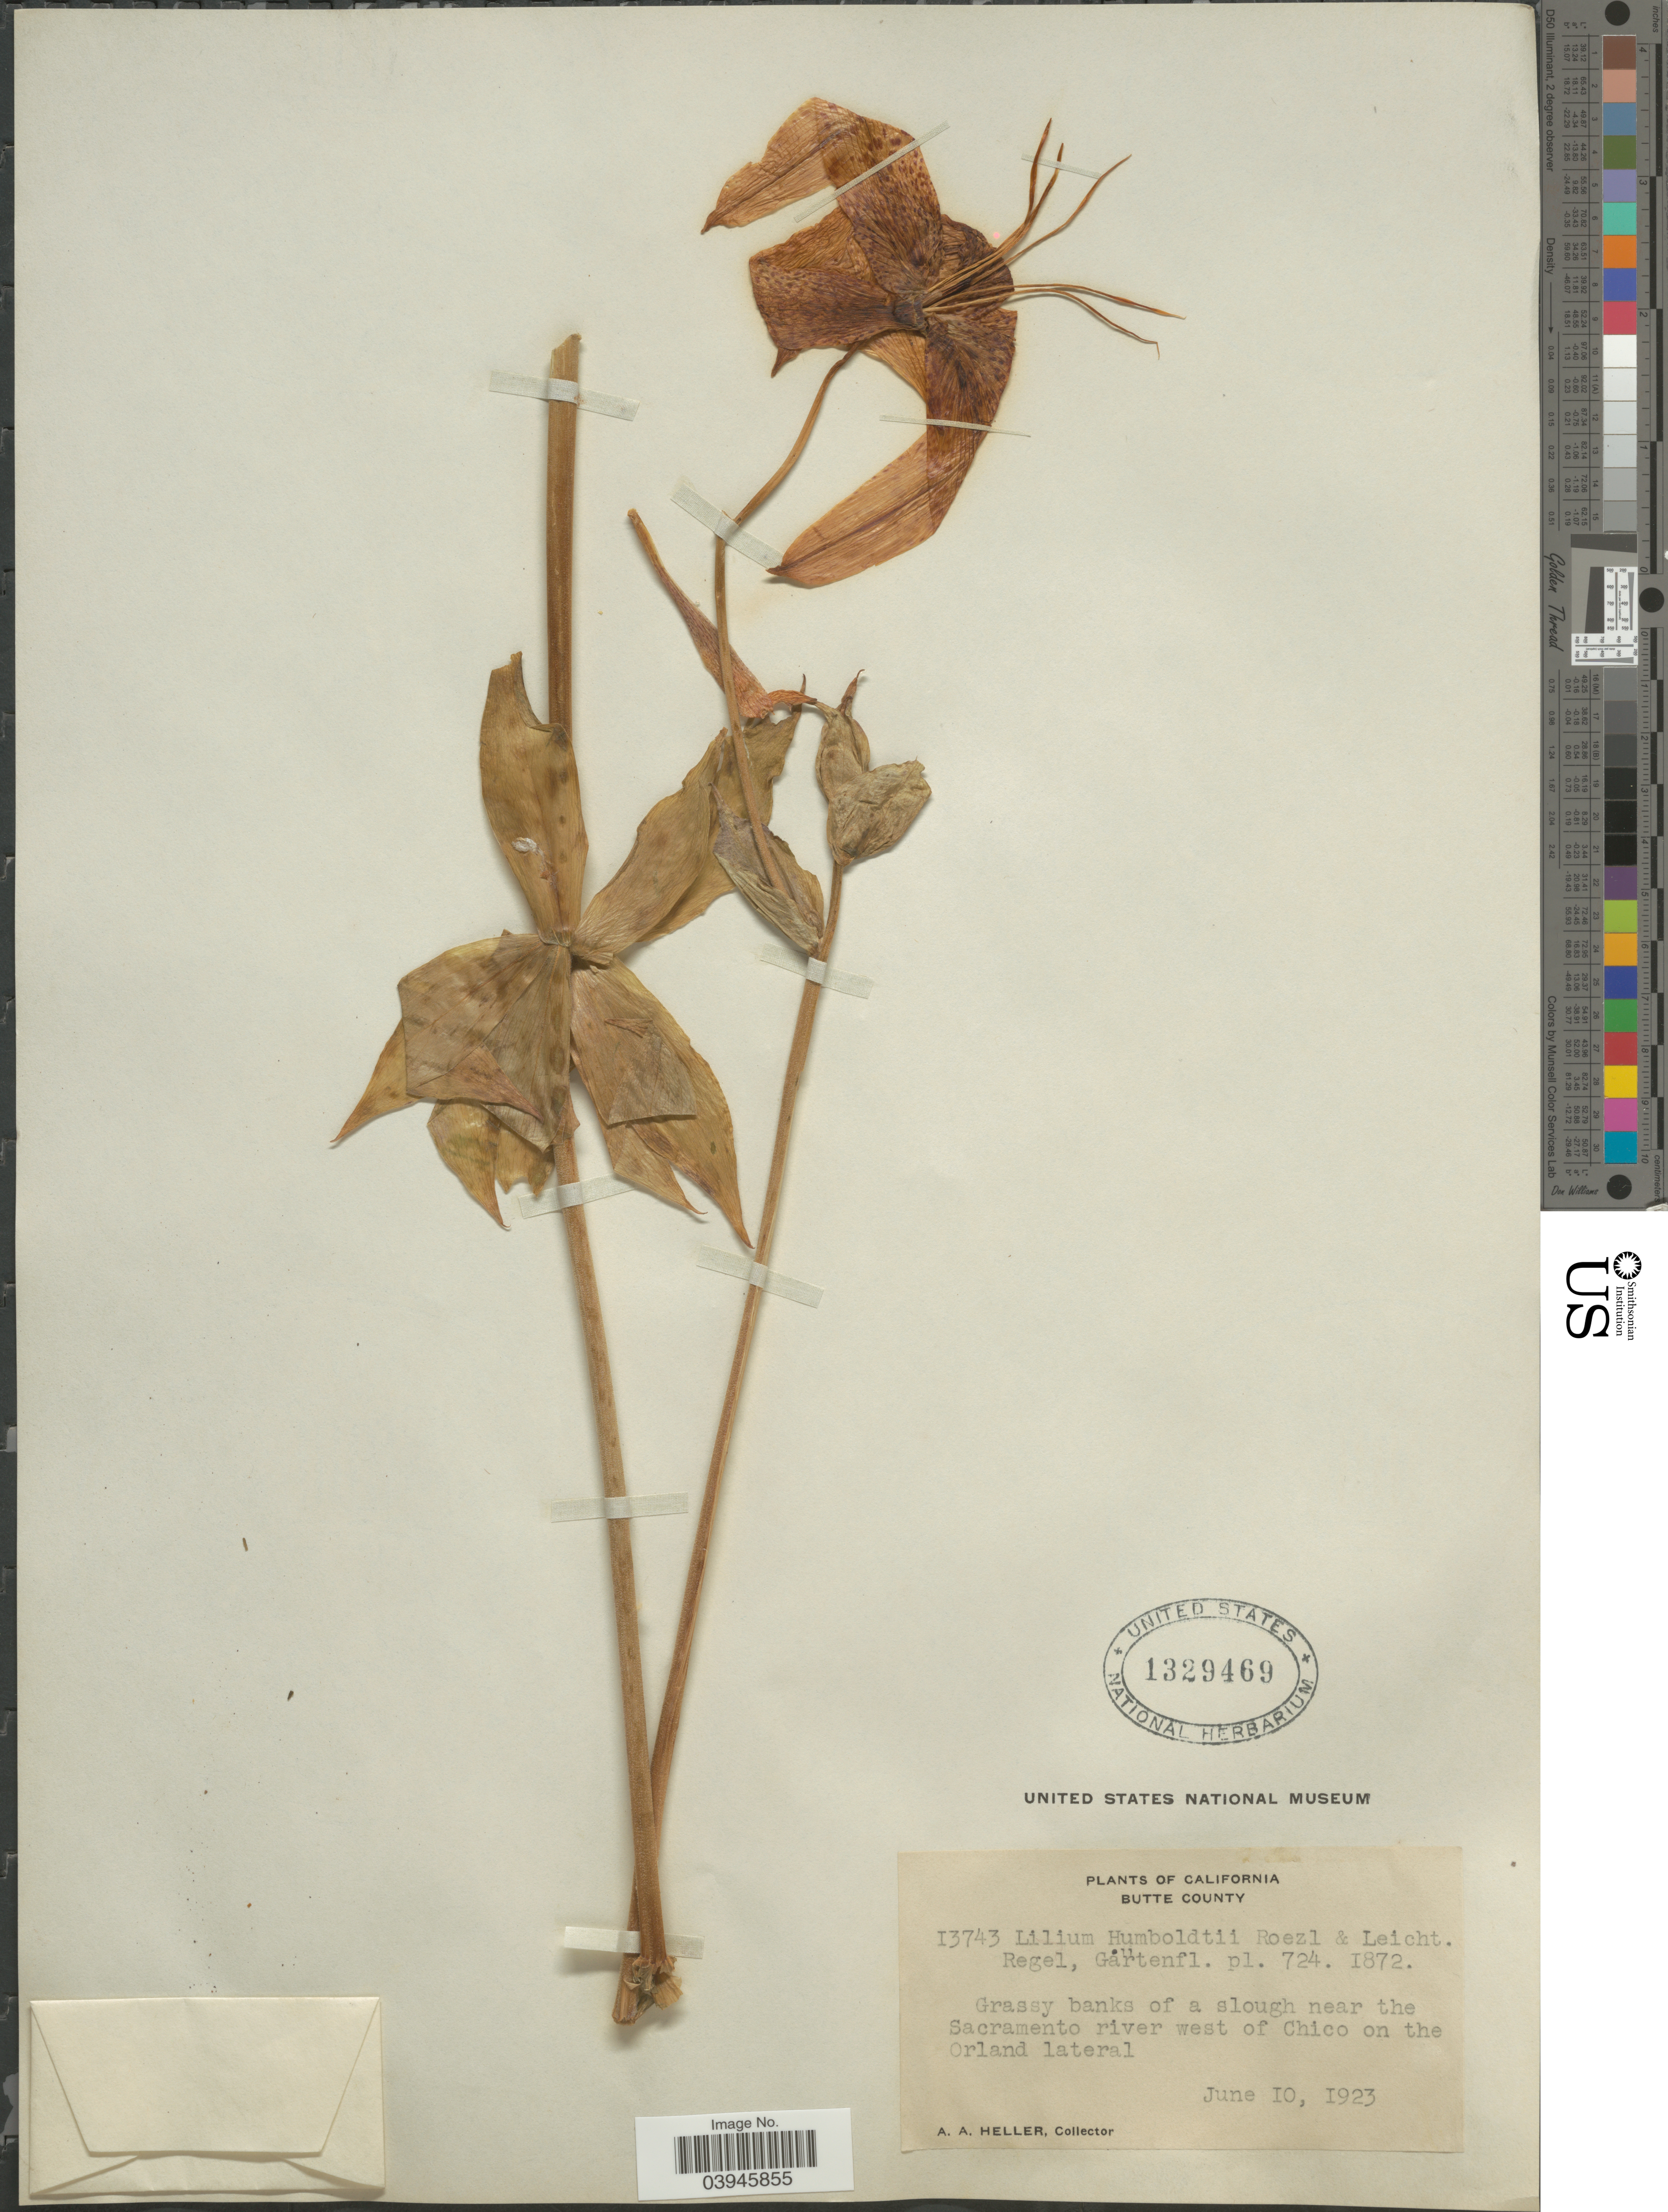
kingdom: Plantae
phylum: Tracheophyta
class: Liliopsida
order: Liliales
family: Liliaceae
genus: Lilium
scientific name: Lilium humboldtii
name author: Roezl & Leichtlin ex Duch.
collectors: A. A. Heller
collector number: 13743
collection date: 1923-06-10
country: United States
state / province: California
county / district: Butte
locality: Butte County. Grassy banks of a slough near the Sacramento river west of Chico on the Orland lateral.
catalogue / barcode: US 1329469